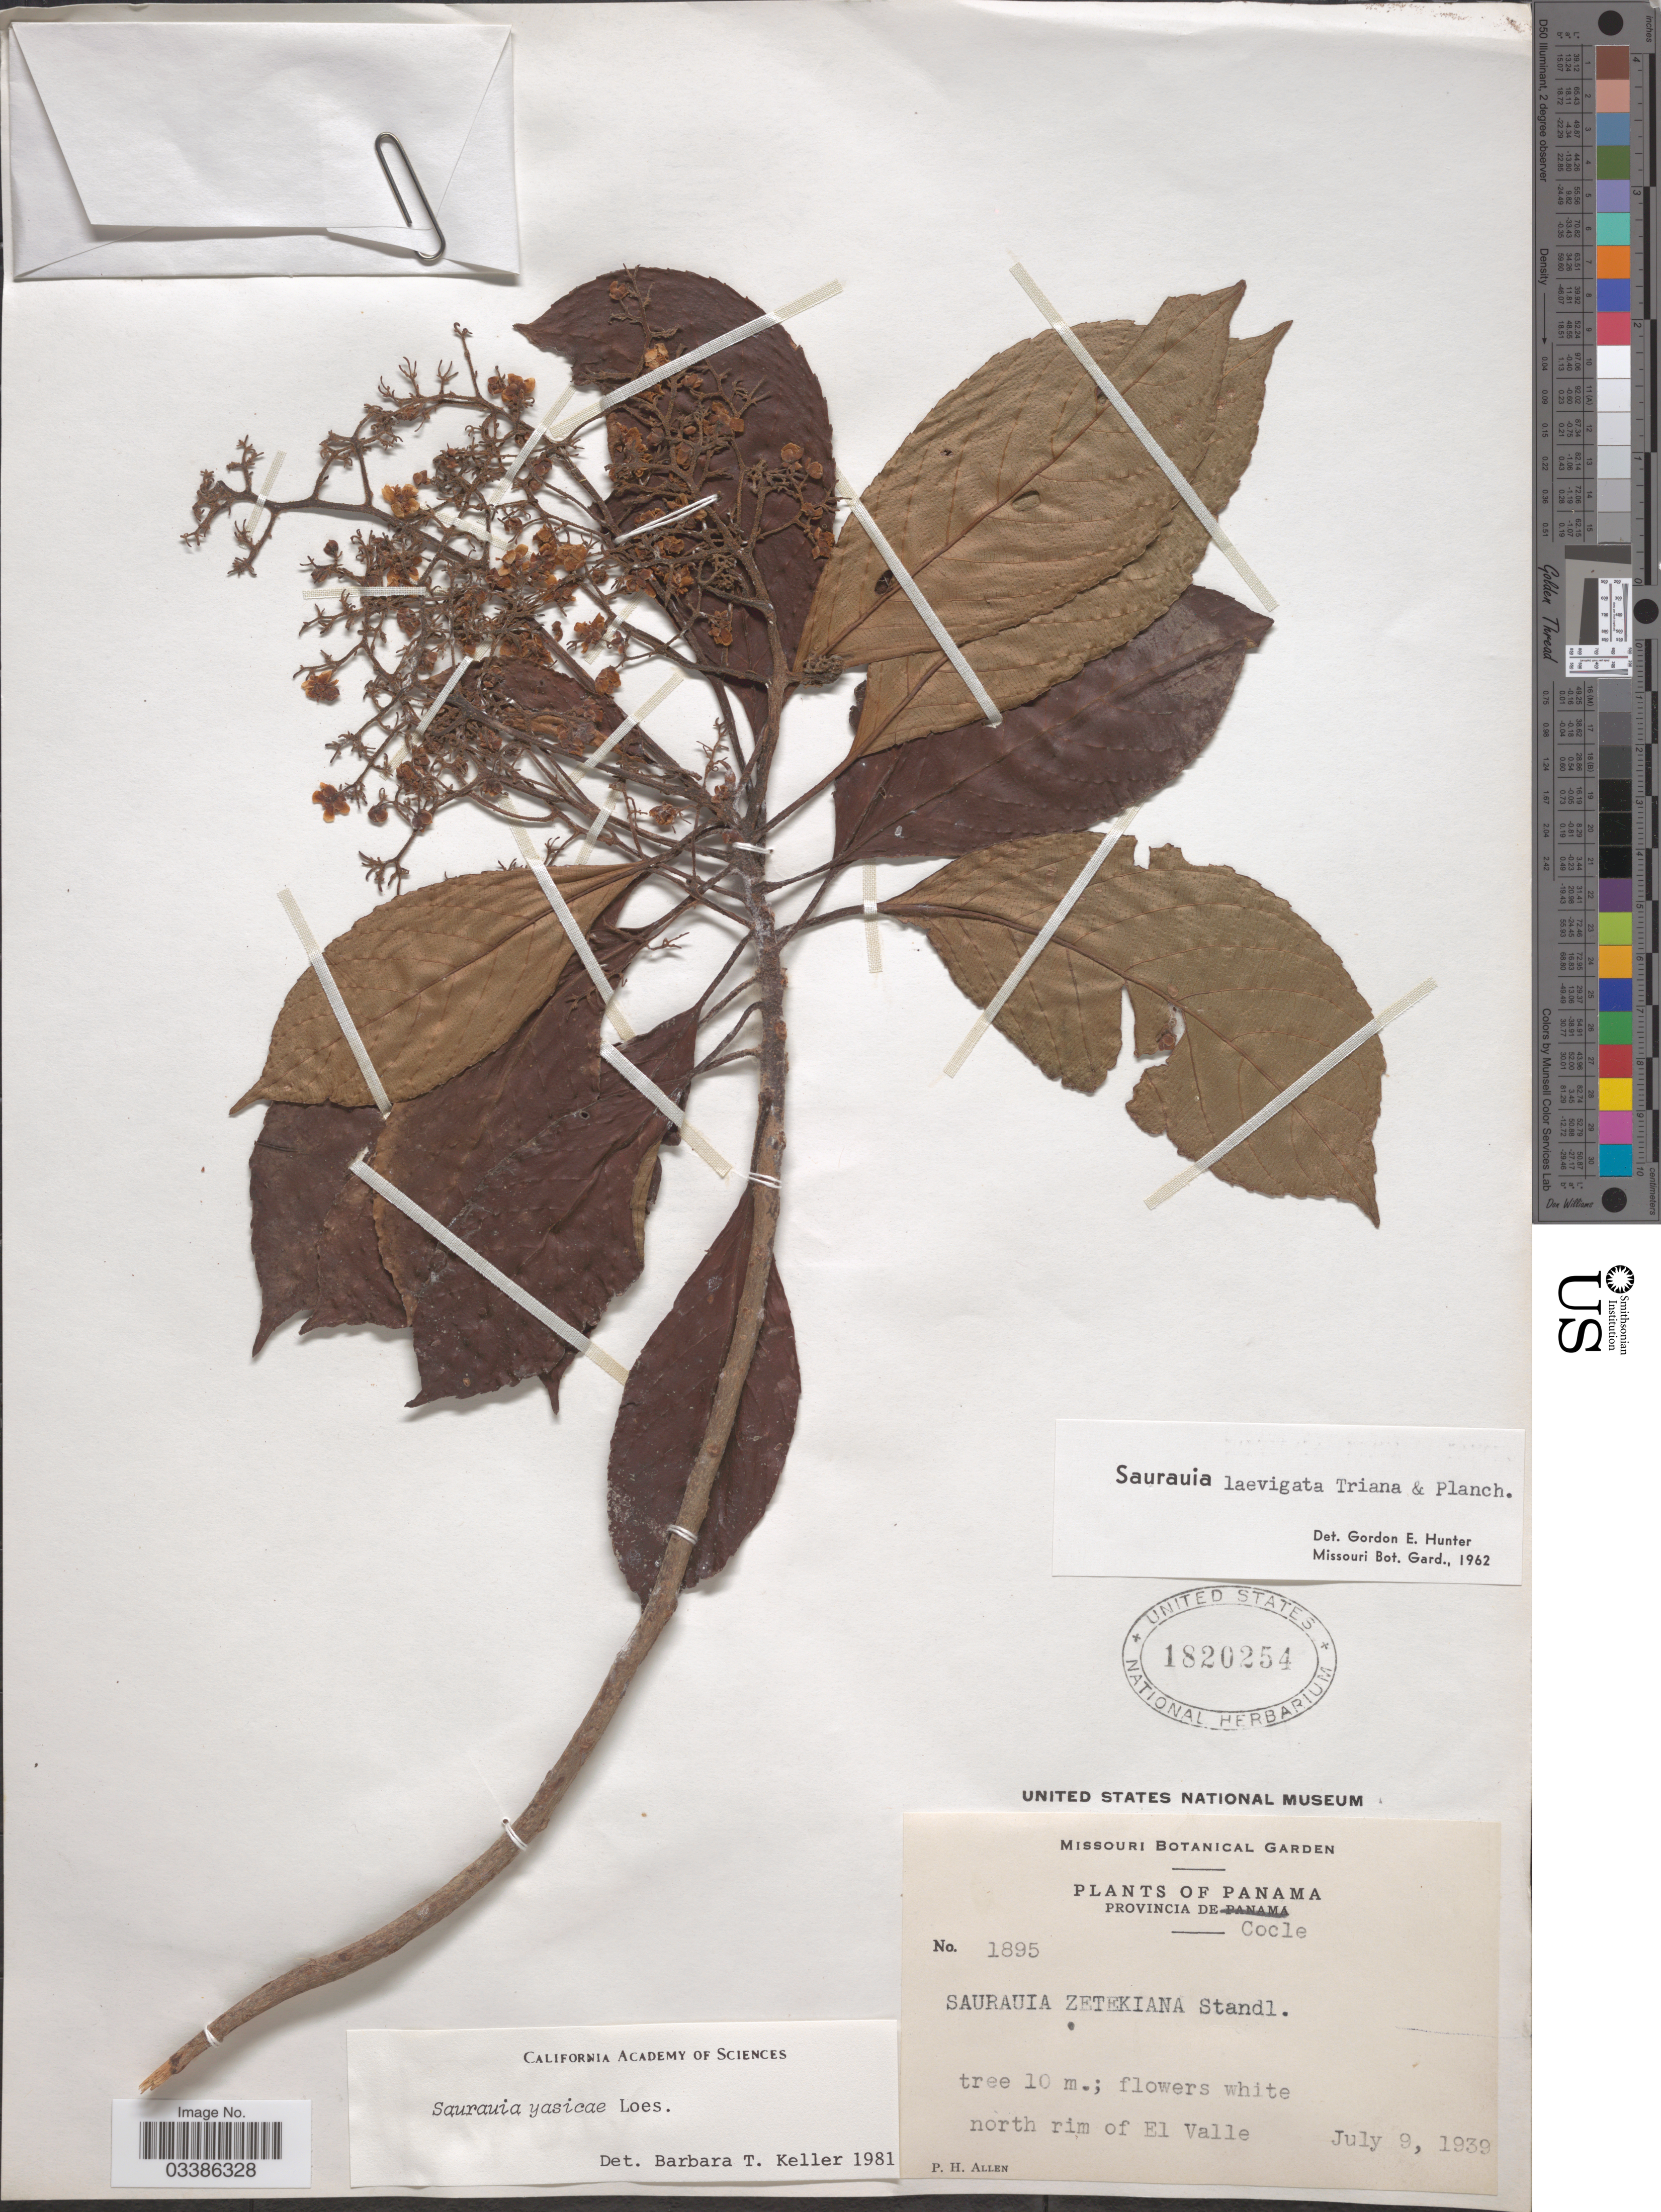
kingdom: Plantae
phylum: Tracheophyta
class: Magnoliopsida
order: Ericales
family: Actinidiaceae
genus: Saurauia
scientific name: Saurauia yasicae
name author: Loes.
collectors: P. H. Allen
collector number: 1895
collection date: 1939-07-09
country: Panama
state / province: Coclé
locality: North rim of El Valle.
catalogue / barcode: US 1820254